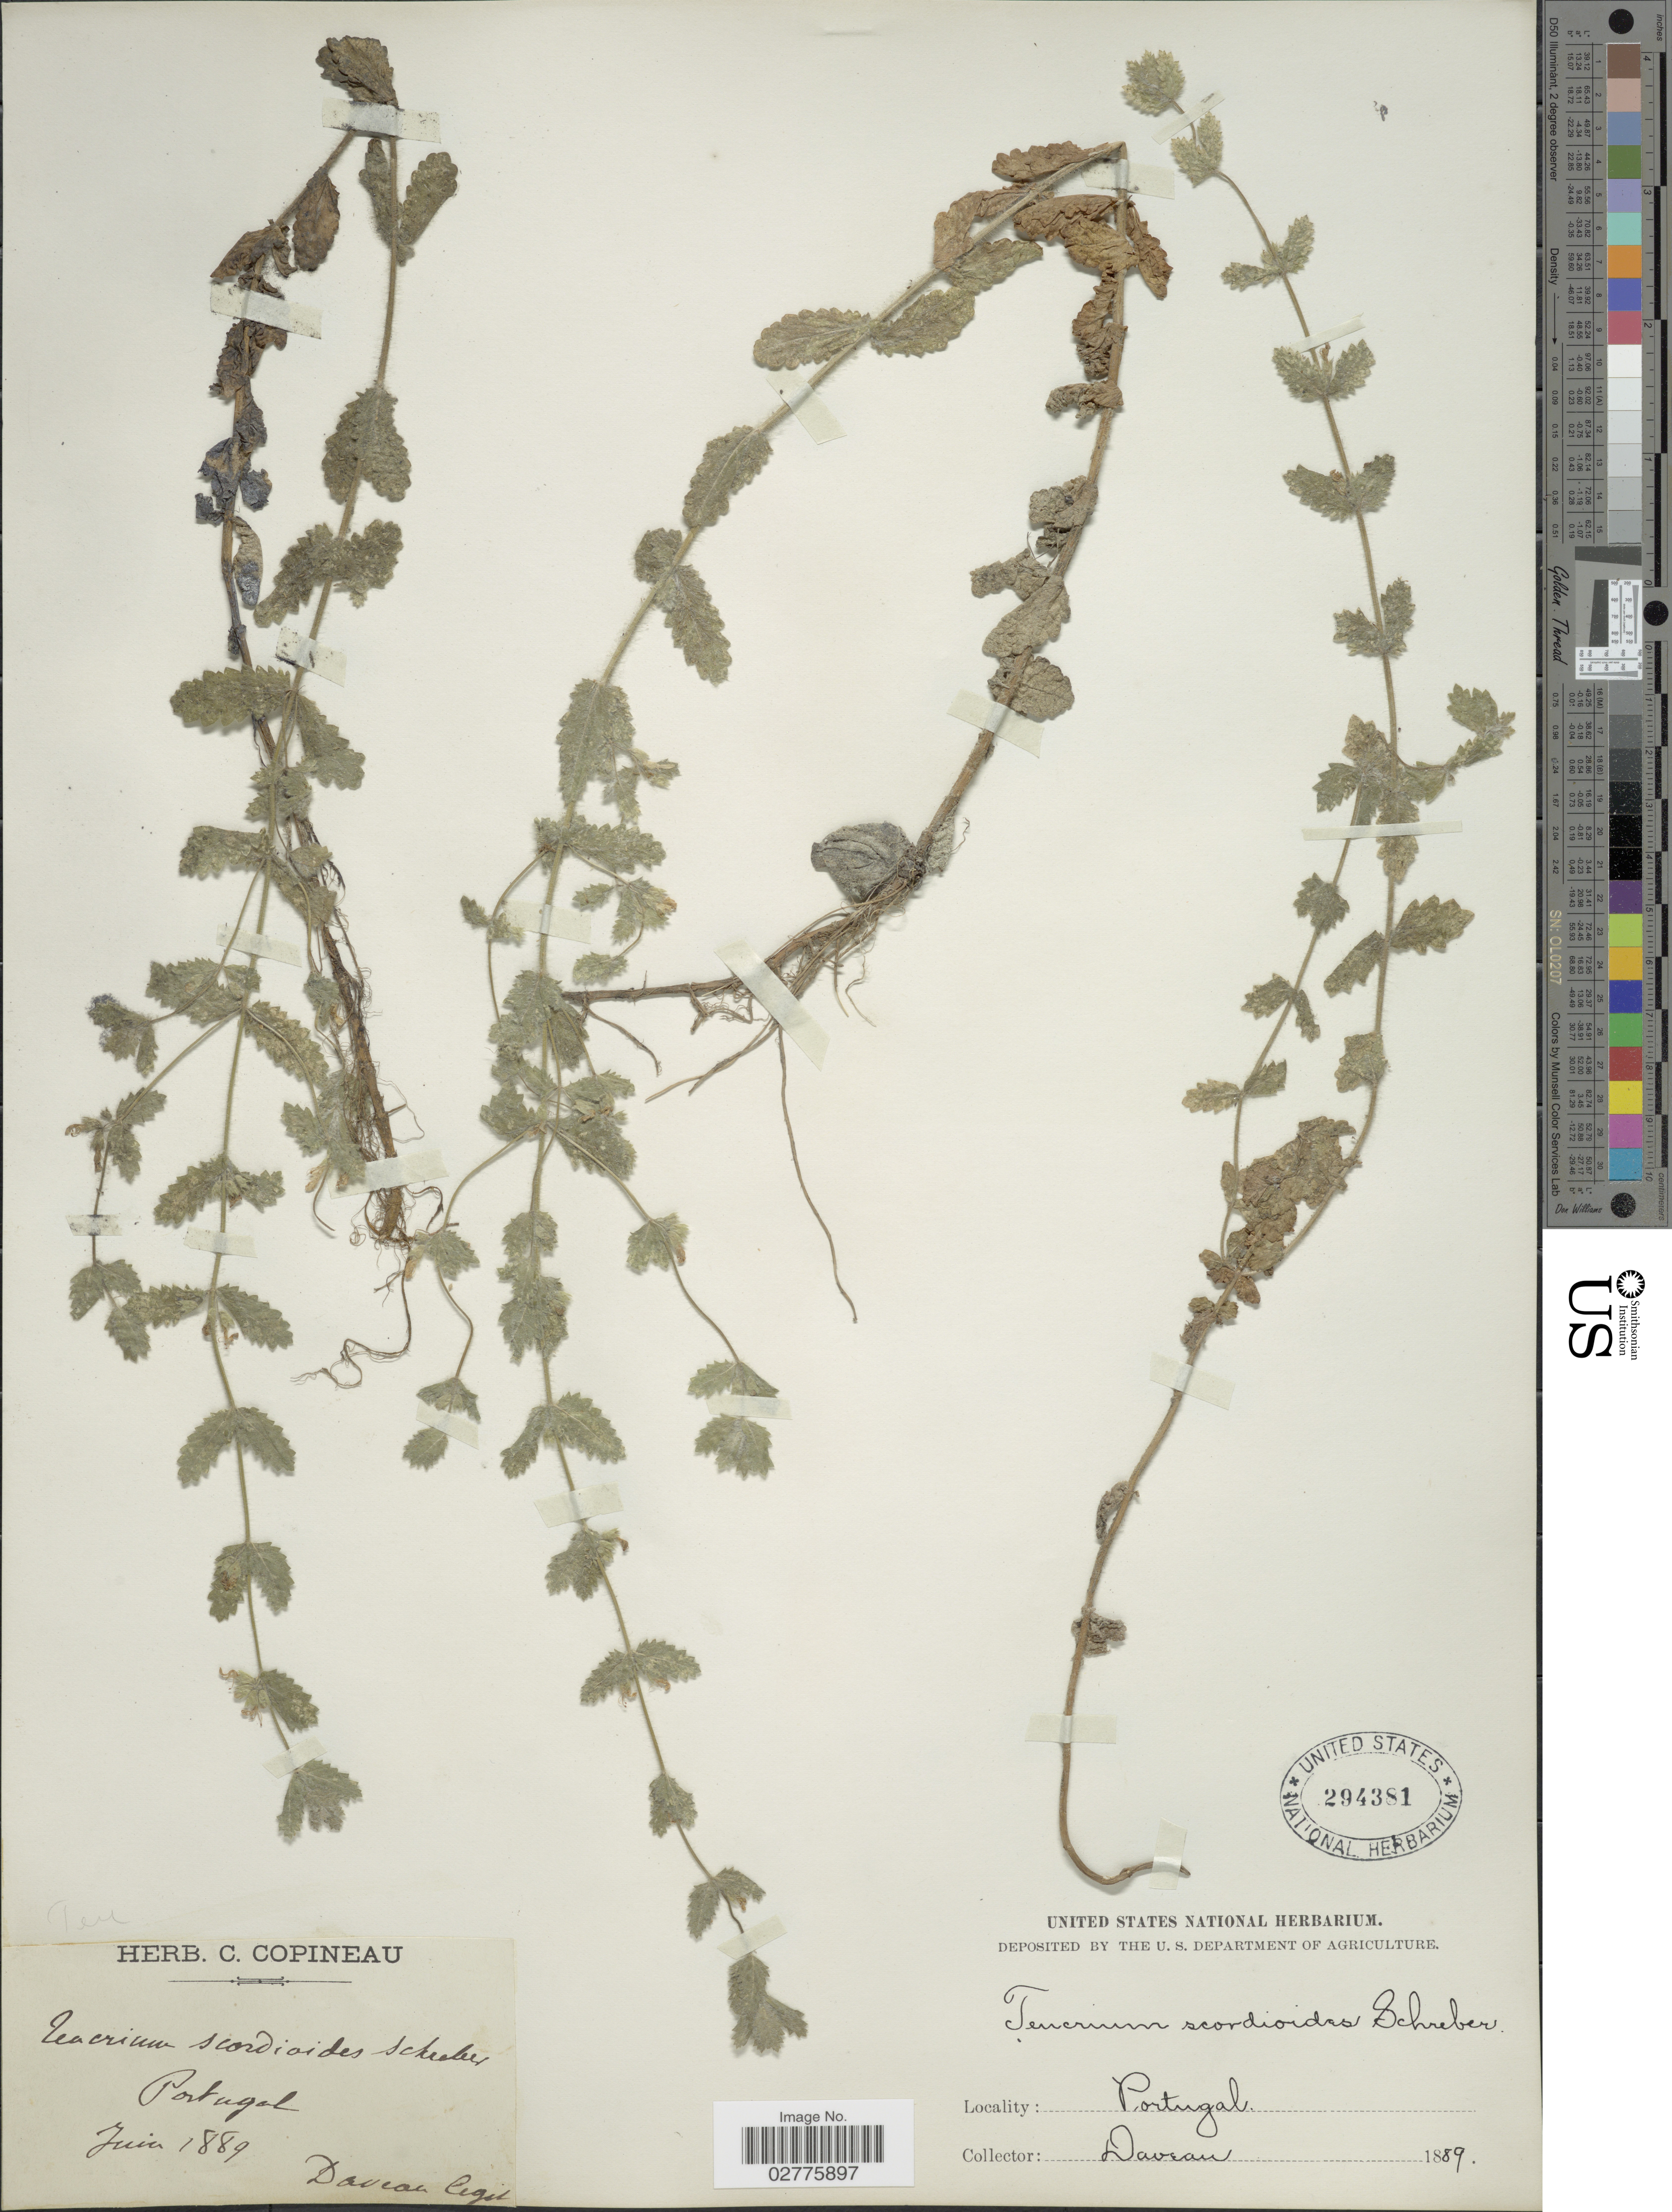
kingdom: Plantae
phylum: Tracheophyta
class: Magnoliopsida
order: Lamiales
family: Lamiaceae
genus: Teucrium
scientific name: Teucrium scordioides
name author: Schreb.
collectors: Daveau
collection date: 1889-06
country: Portugal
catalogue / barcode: US 294381